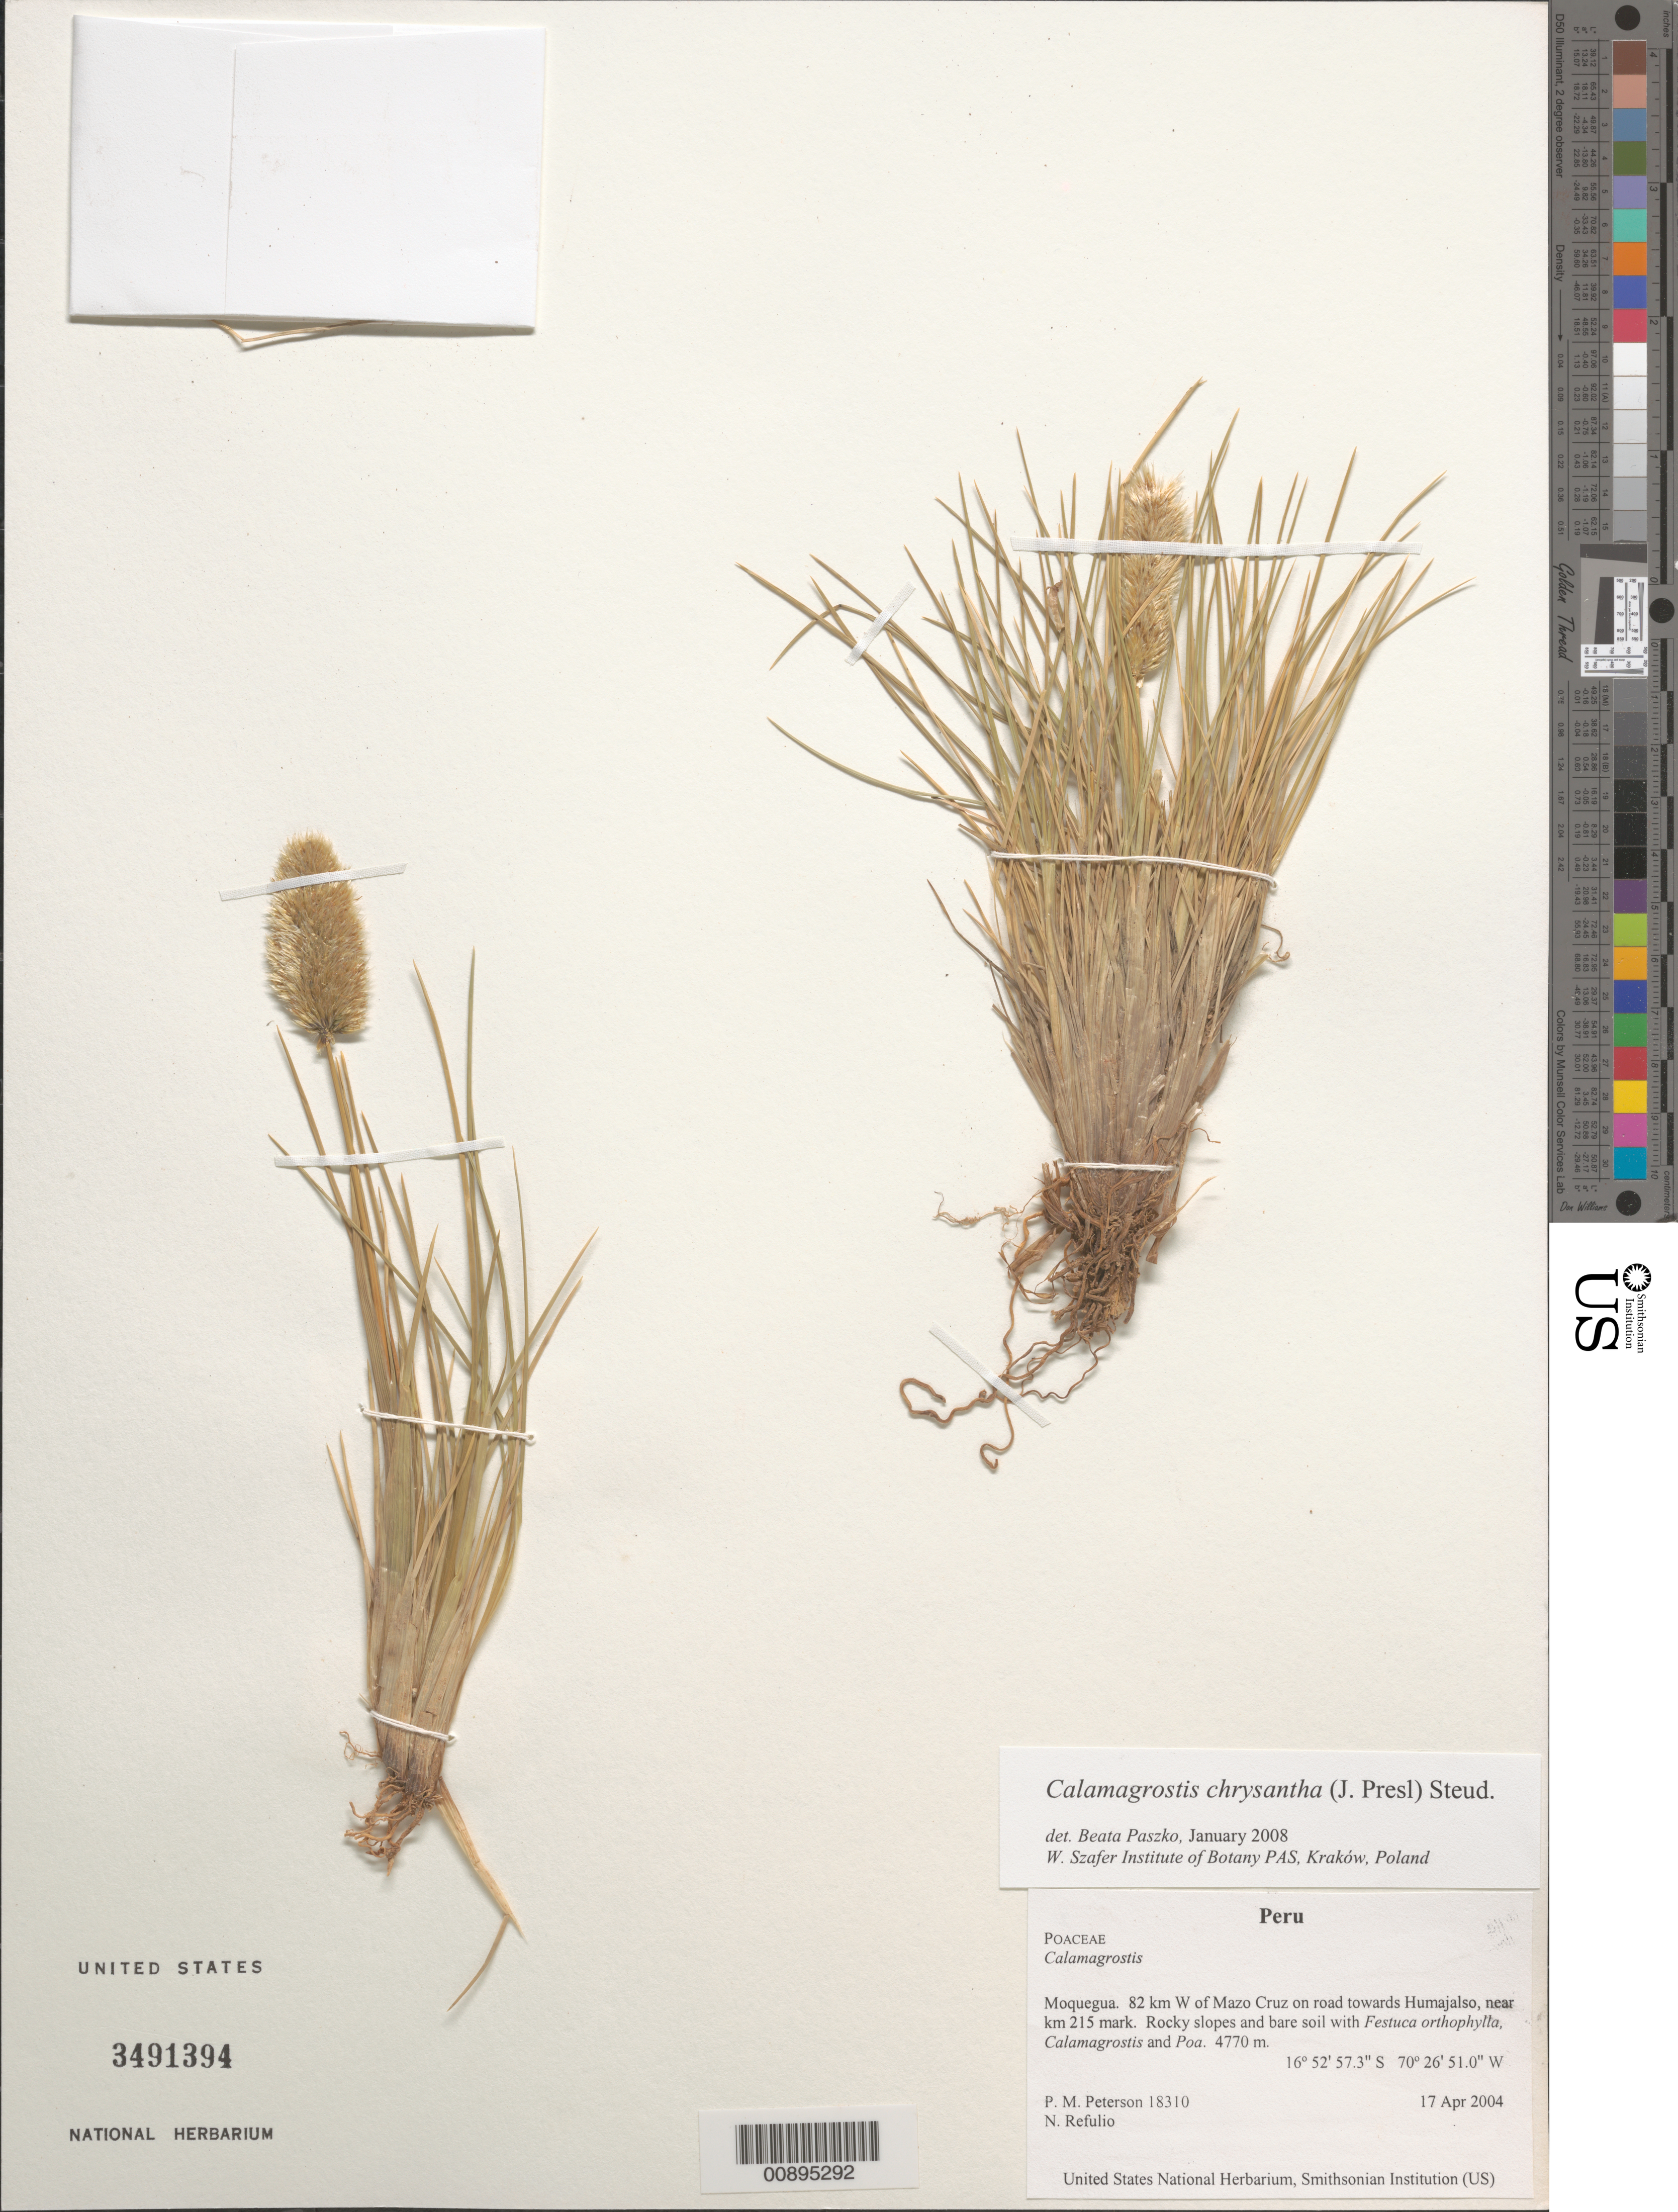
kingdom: Plantae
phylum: Tracheophyta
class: Liliopsida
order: Poales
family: Poaceae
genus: Calamagrostis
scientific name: Calamagrostis sp.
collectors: P. M. Peterson & N. Refulio-Rodríguez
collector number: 18310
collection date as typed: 17 Apr 2004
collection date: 2004-04-17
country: Peru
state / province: Moquegua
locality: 82 km W of Mazo Cruz on road towards Humajalso, near km 215 mark. Rocky slopes and bare soil with Festuca orthophylla, Calamagrostis and Poa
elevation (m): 4770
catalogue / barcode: US 3491394